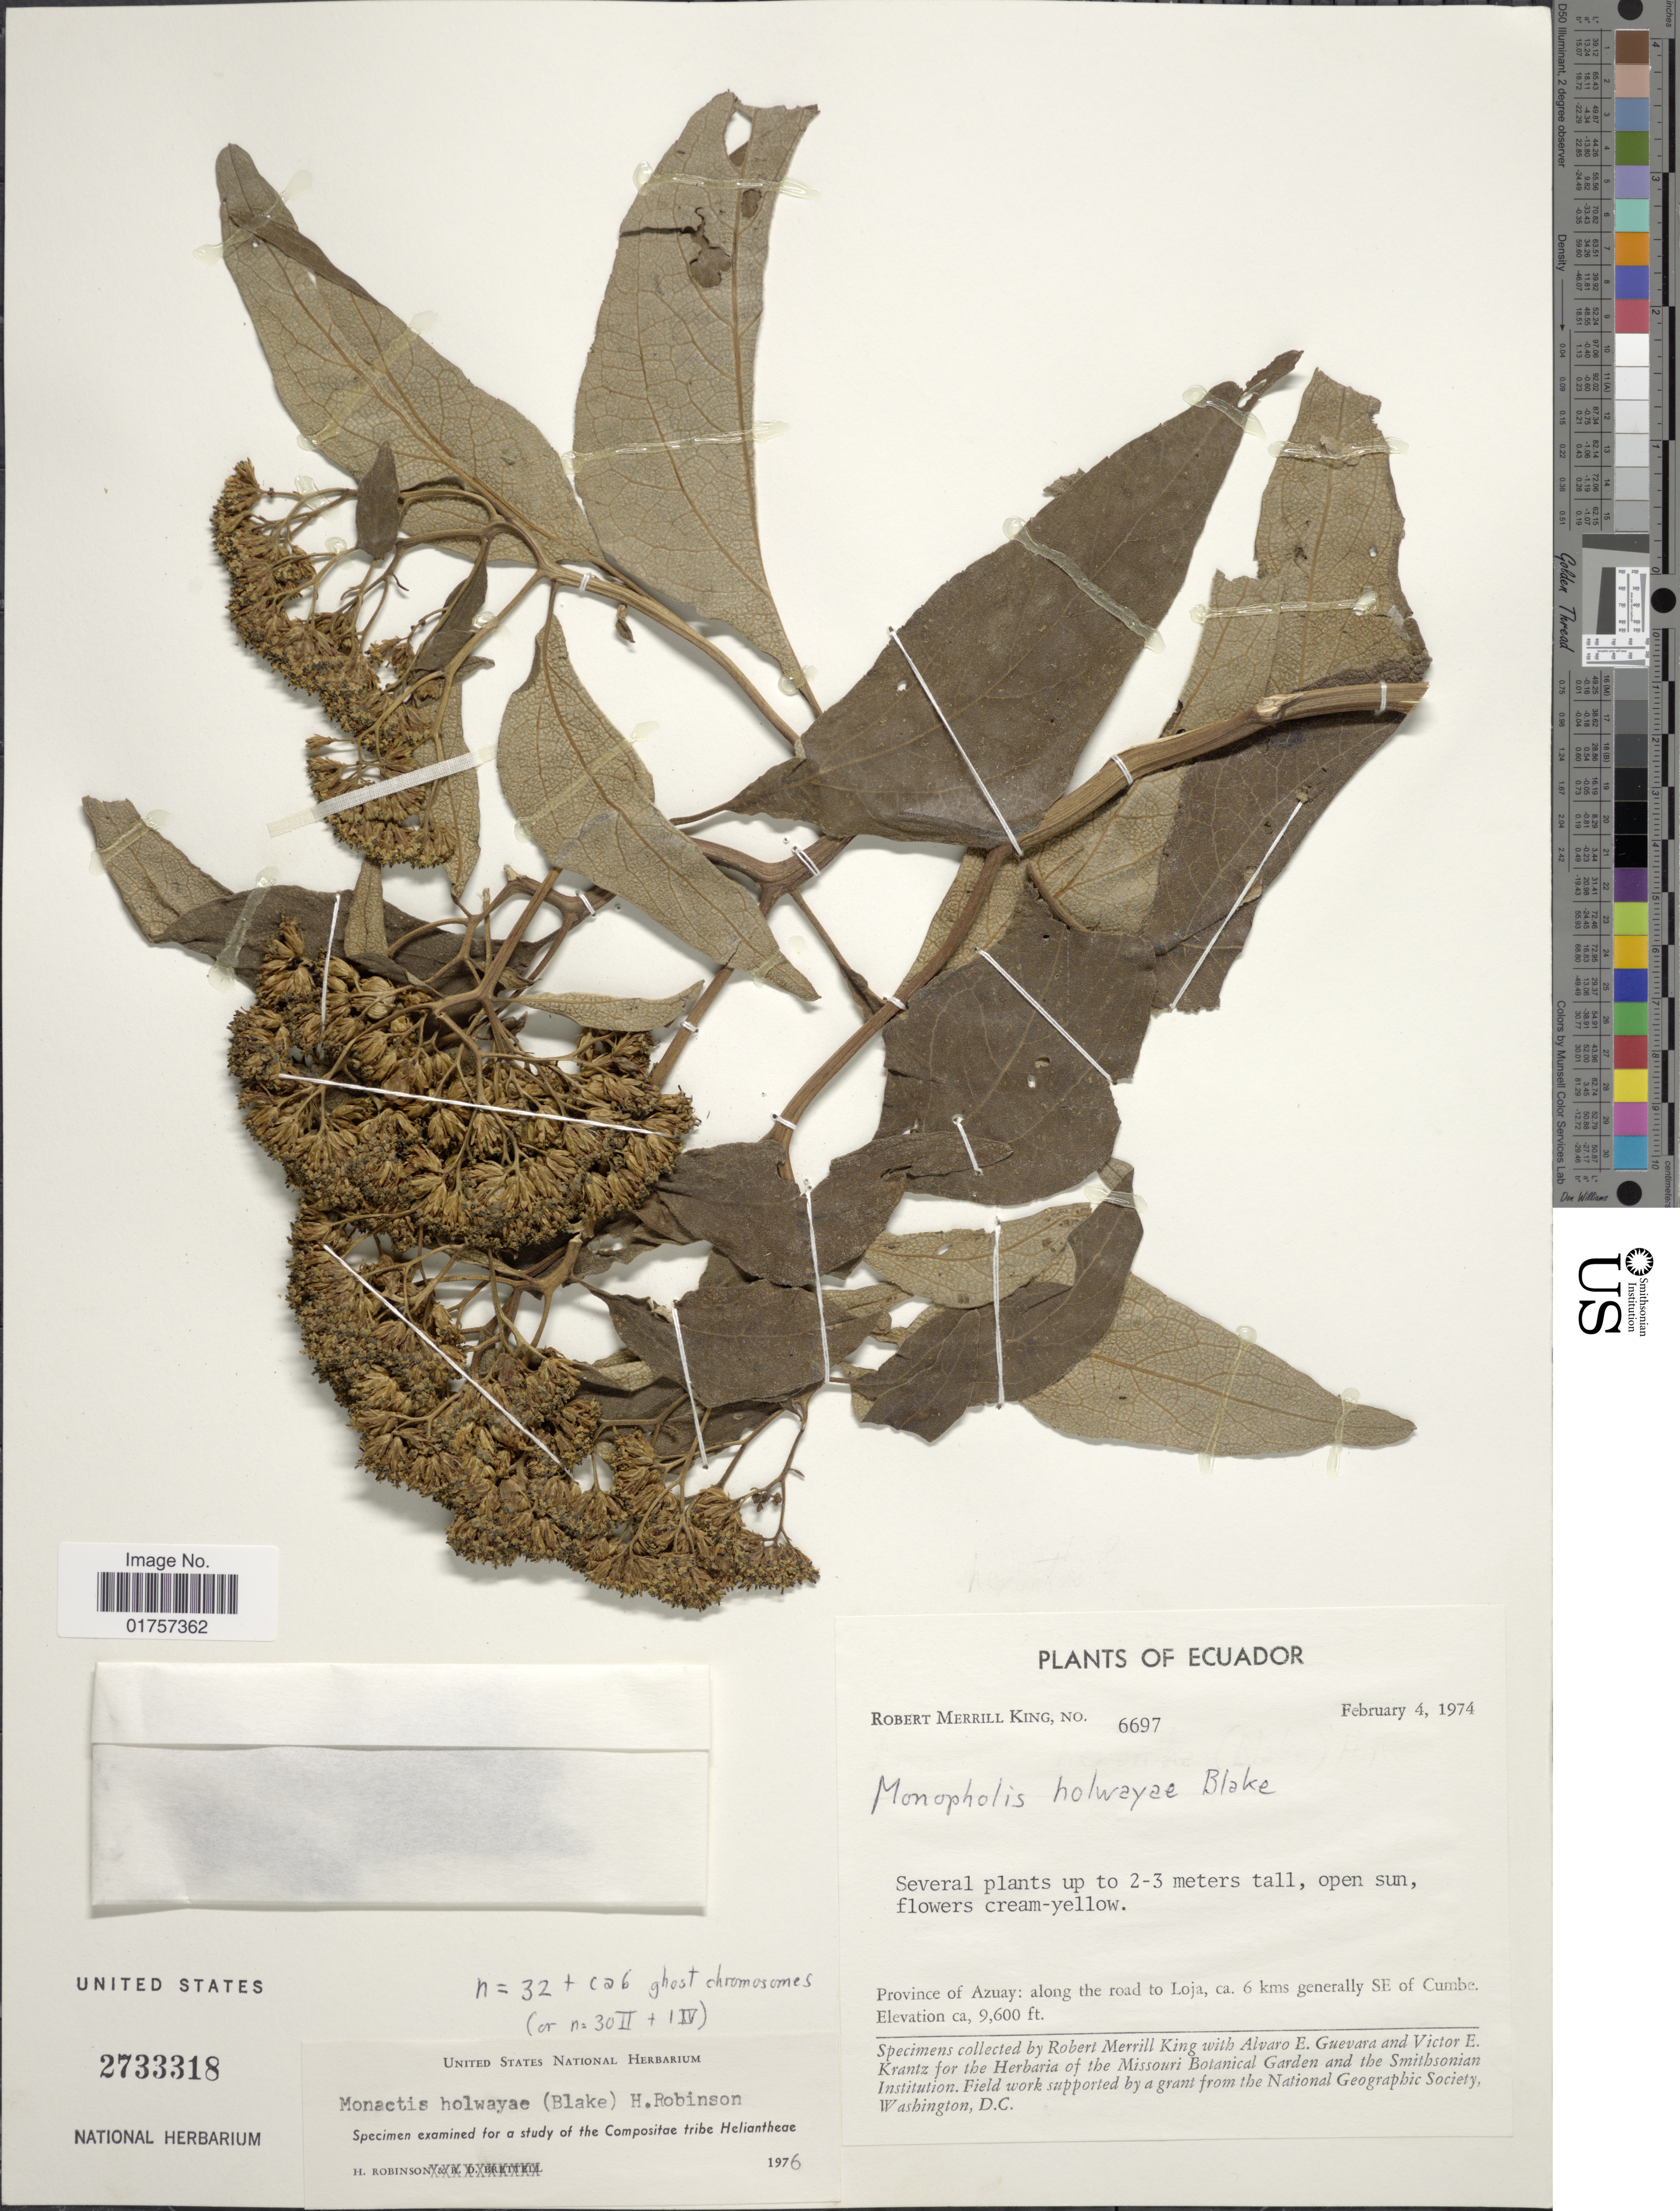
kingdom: Plantae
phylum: Tracheophyta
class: Magnoliopsida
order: Asterales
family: Asteraceae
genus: Monactis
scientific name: Monactis holwayae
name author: (S.F. Blake) H. Rob.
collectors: R. M. King, A. E. Guevara & V. Krantz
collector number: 6697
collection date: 1974-02-04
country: Ecuador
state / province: Azuay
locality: Along the road to Loja, ca. 6 kms generally SE of Cumbe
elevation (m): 2926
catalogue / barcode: US 2733318